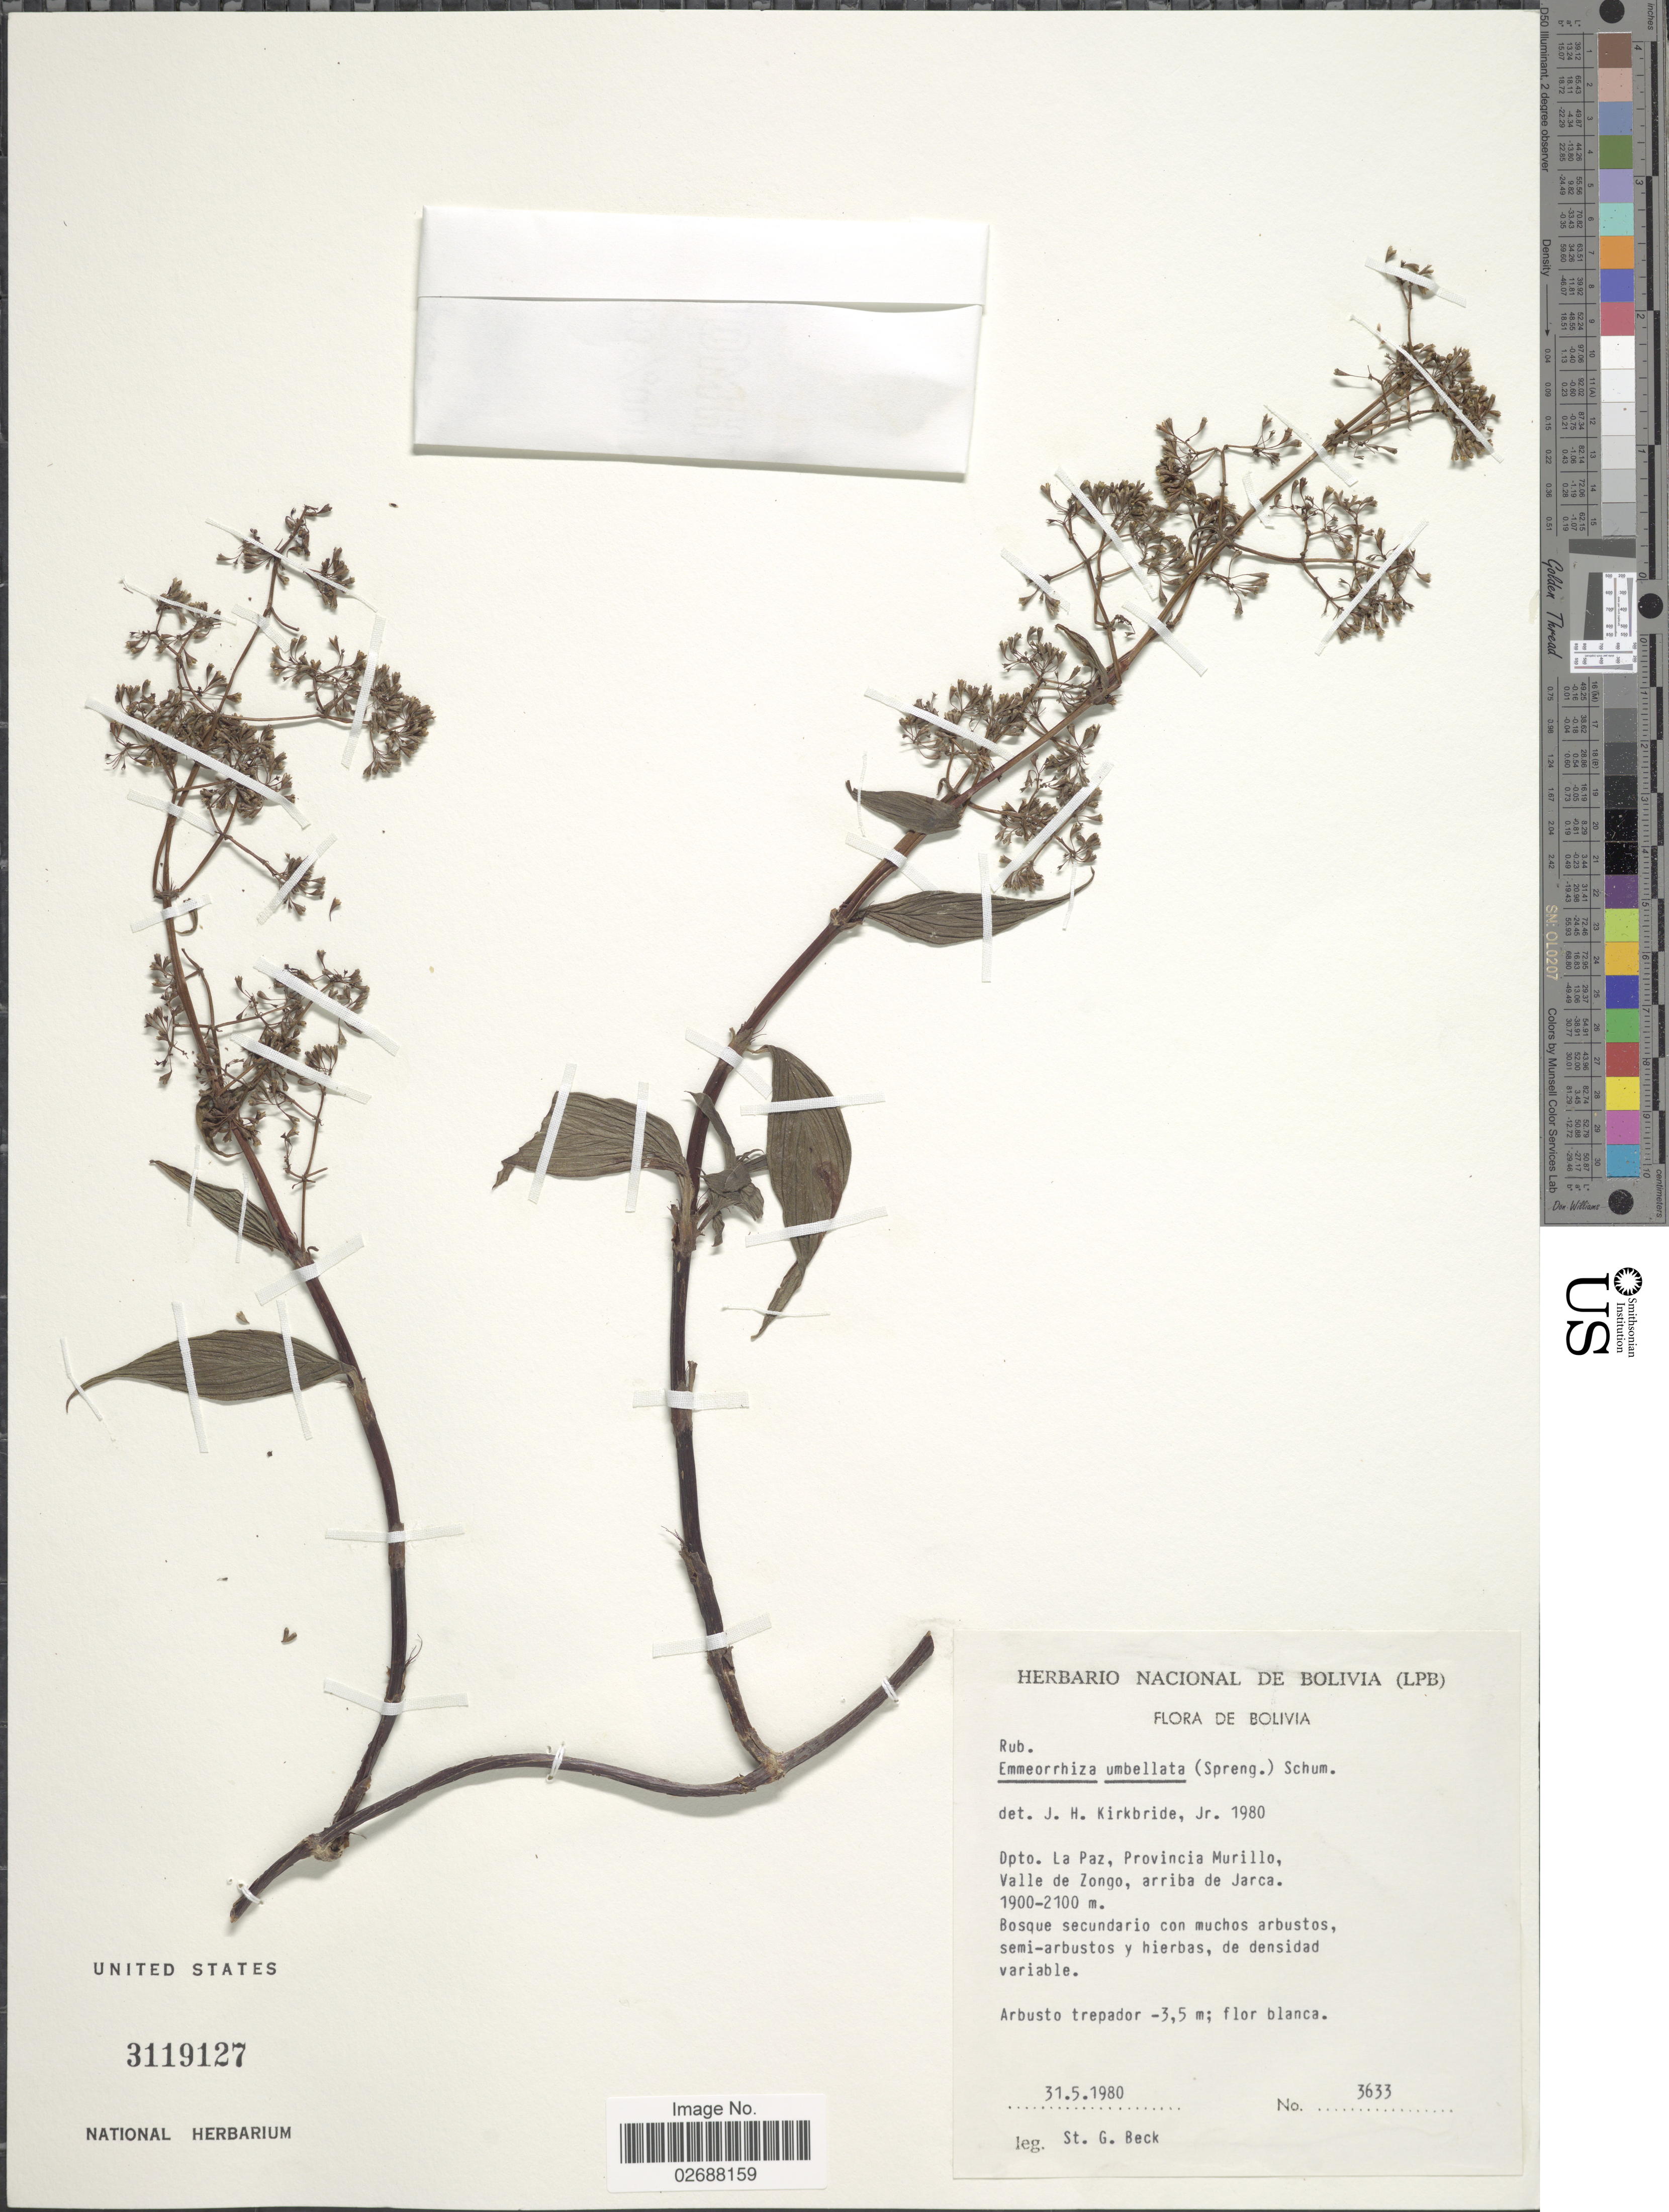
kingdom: Plantae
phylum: Tracheophyta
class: Magnoliopsida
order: Gentianales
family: Rubiaceae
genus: Emmeorhiza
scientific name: Emmeorhiza umbellata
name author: (Spreng.) K. Schum.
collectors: S. G. Beck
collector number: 3633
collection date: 1980-05-31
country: Bolivia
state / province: La Paz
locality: Provincia Murillo. Valle de Zongo, arriba de Jarca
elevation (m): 1900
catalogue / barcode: US 3119127